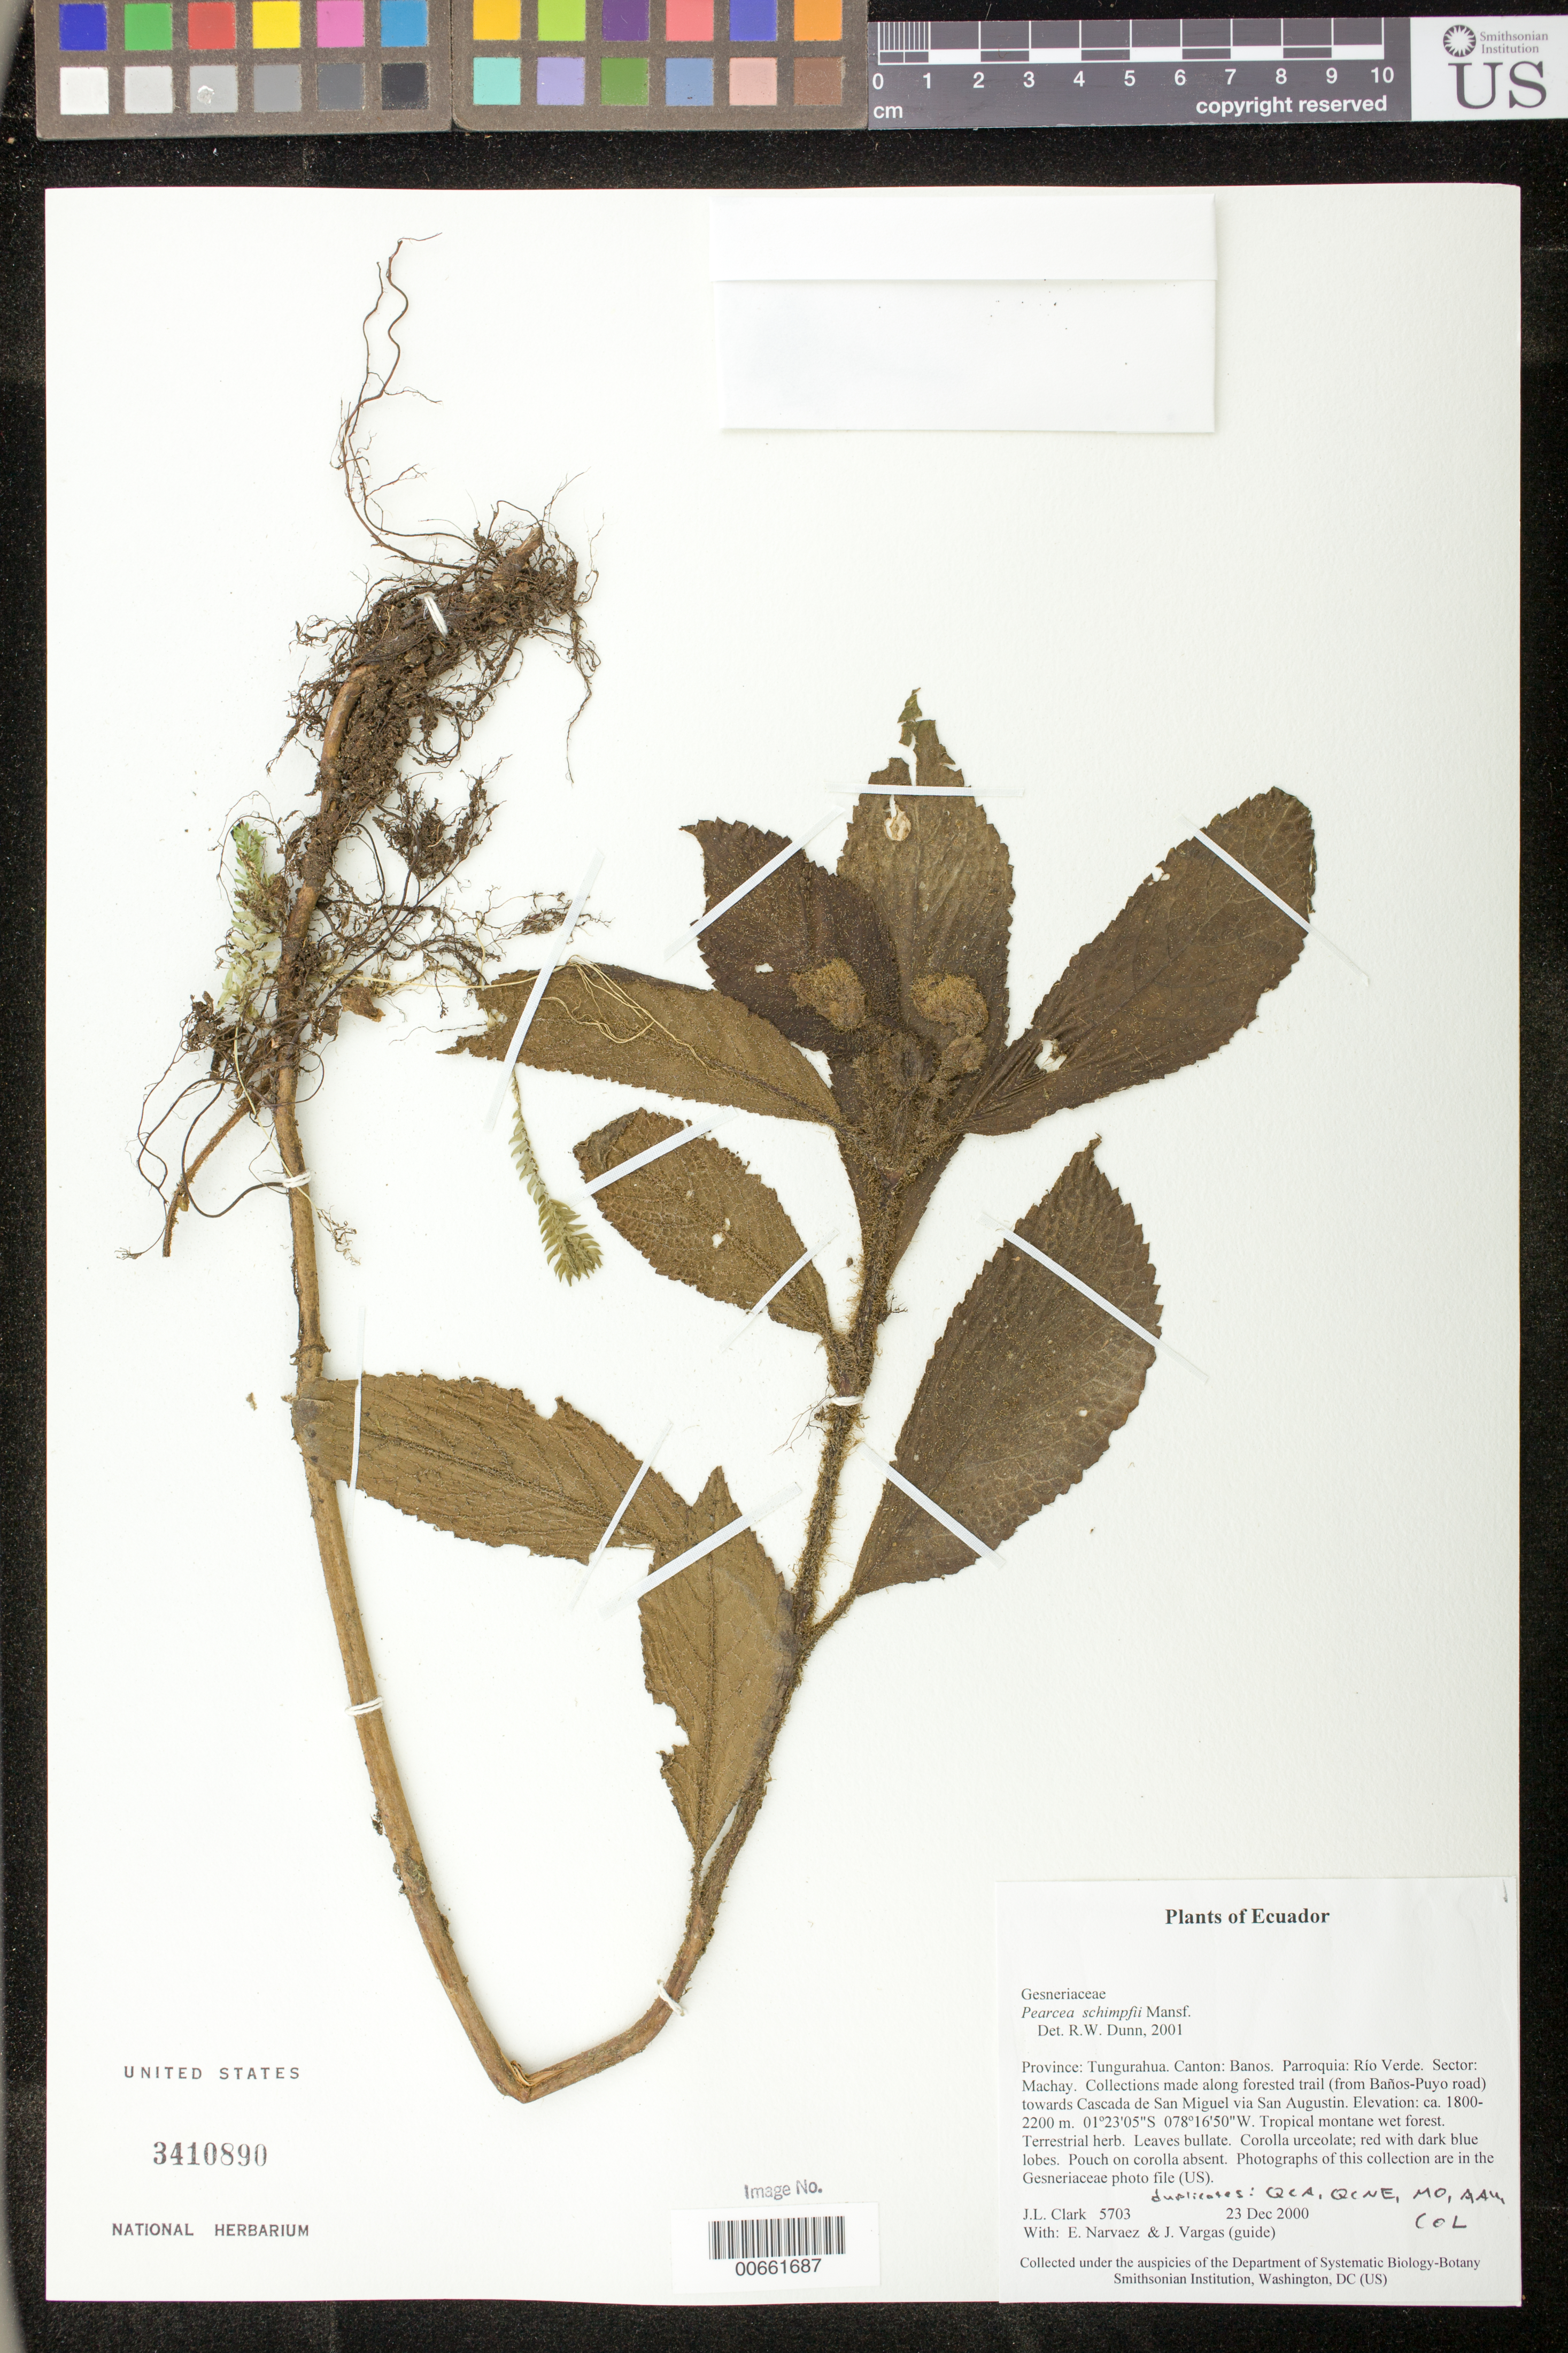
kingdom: Plantae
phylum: Tracheophyta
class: Magnoliopsida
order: Lamiales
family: Gesneriaceae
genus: Pearcea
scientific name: Pearcea schimpfii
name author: Mansf.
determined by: Skog, Laurence E.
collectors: J. L. Clark, E. Narváez & J. Vargas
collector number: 5703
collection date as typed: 23 Dec 2000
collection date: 2000-12-23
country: Ecuador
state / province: Tungurahua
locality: Cantón: Banos. Parroquia: Río Verde. Sector: Machay. Collections made along forested trail (from Baños-Puyo road) towards Cascada de San Miguel via San Augustin.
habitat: Tropical montane wet forest.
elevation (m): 1800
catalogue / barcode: US 3410890